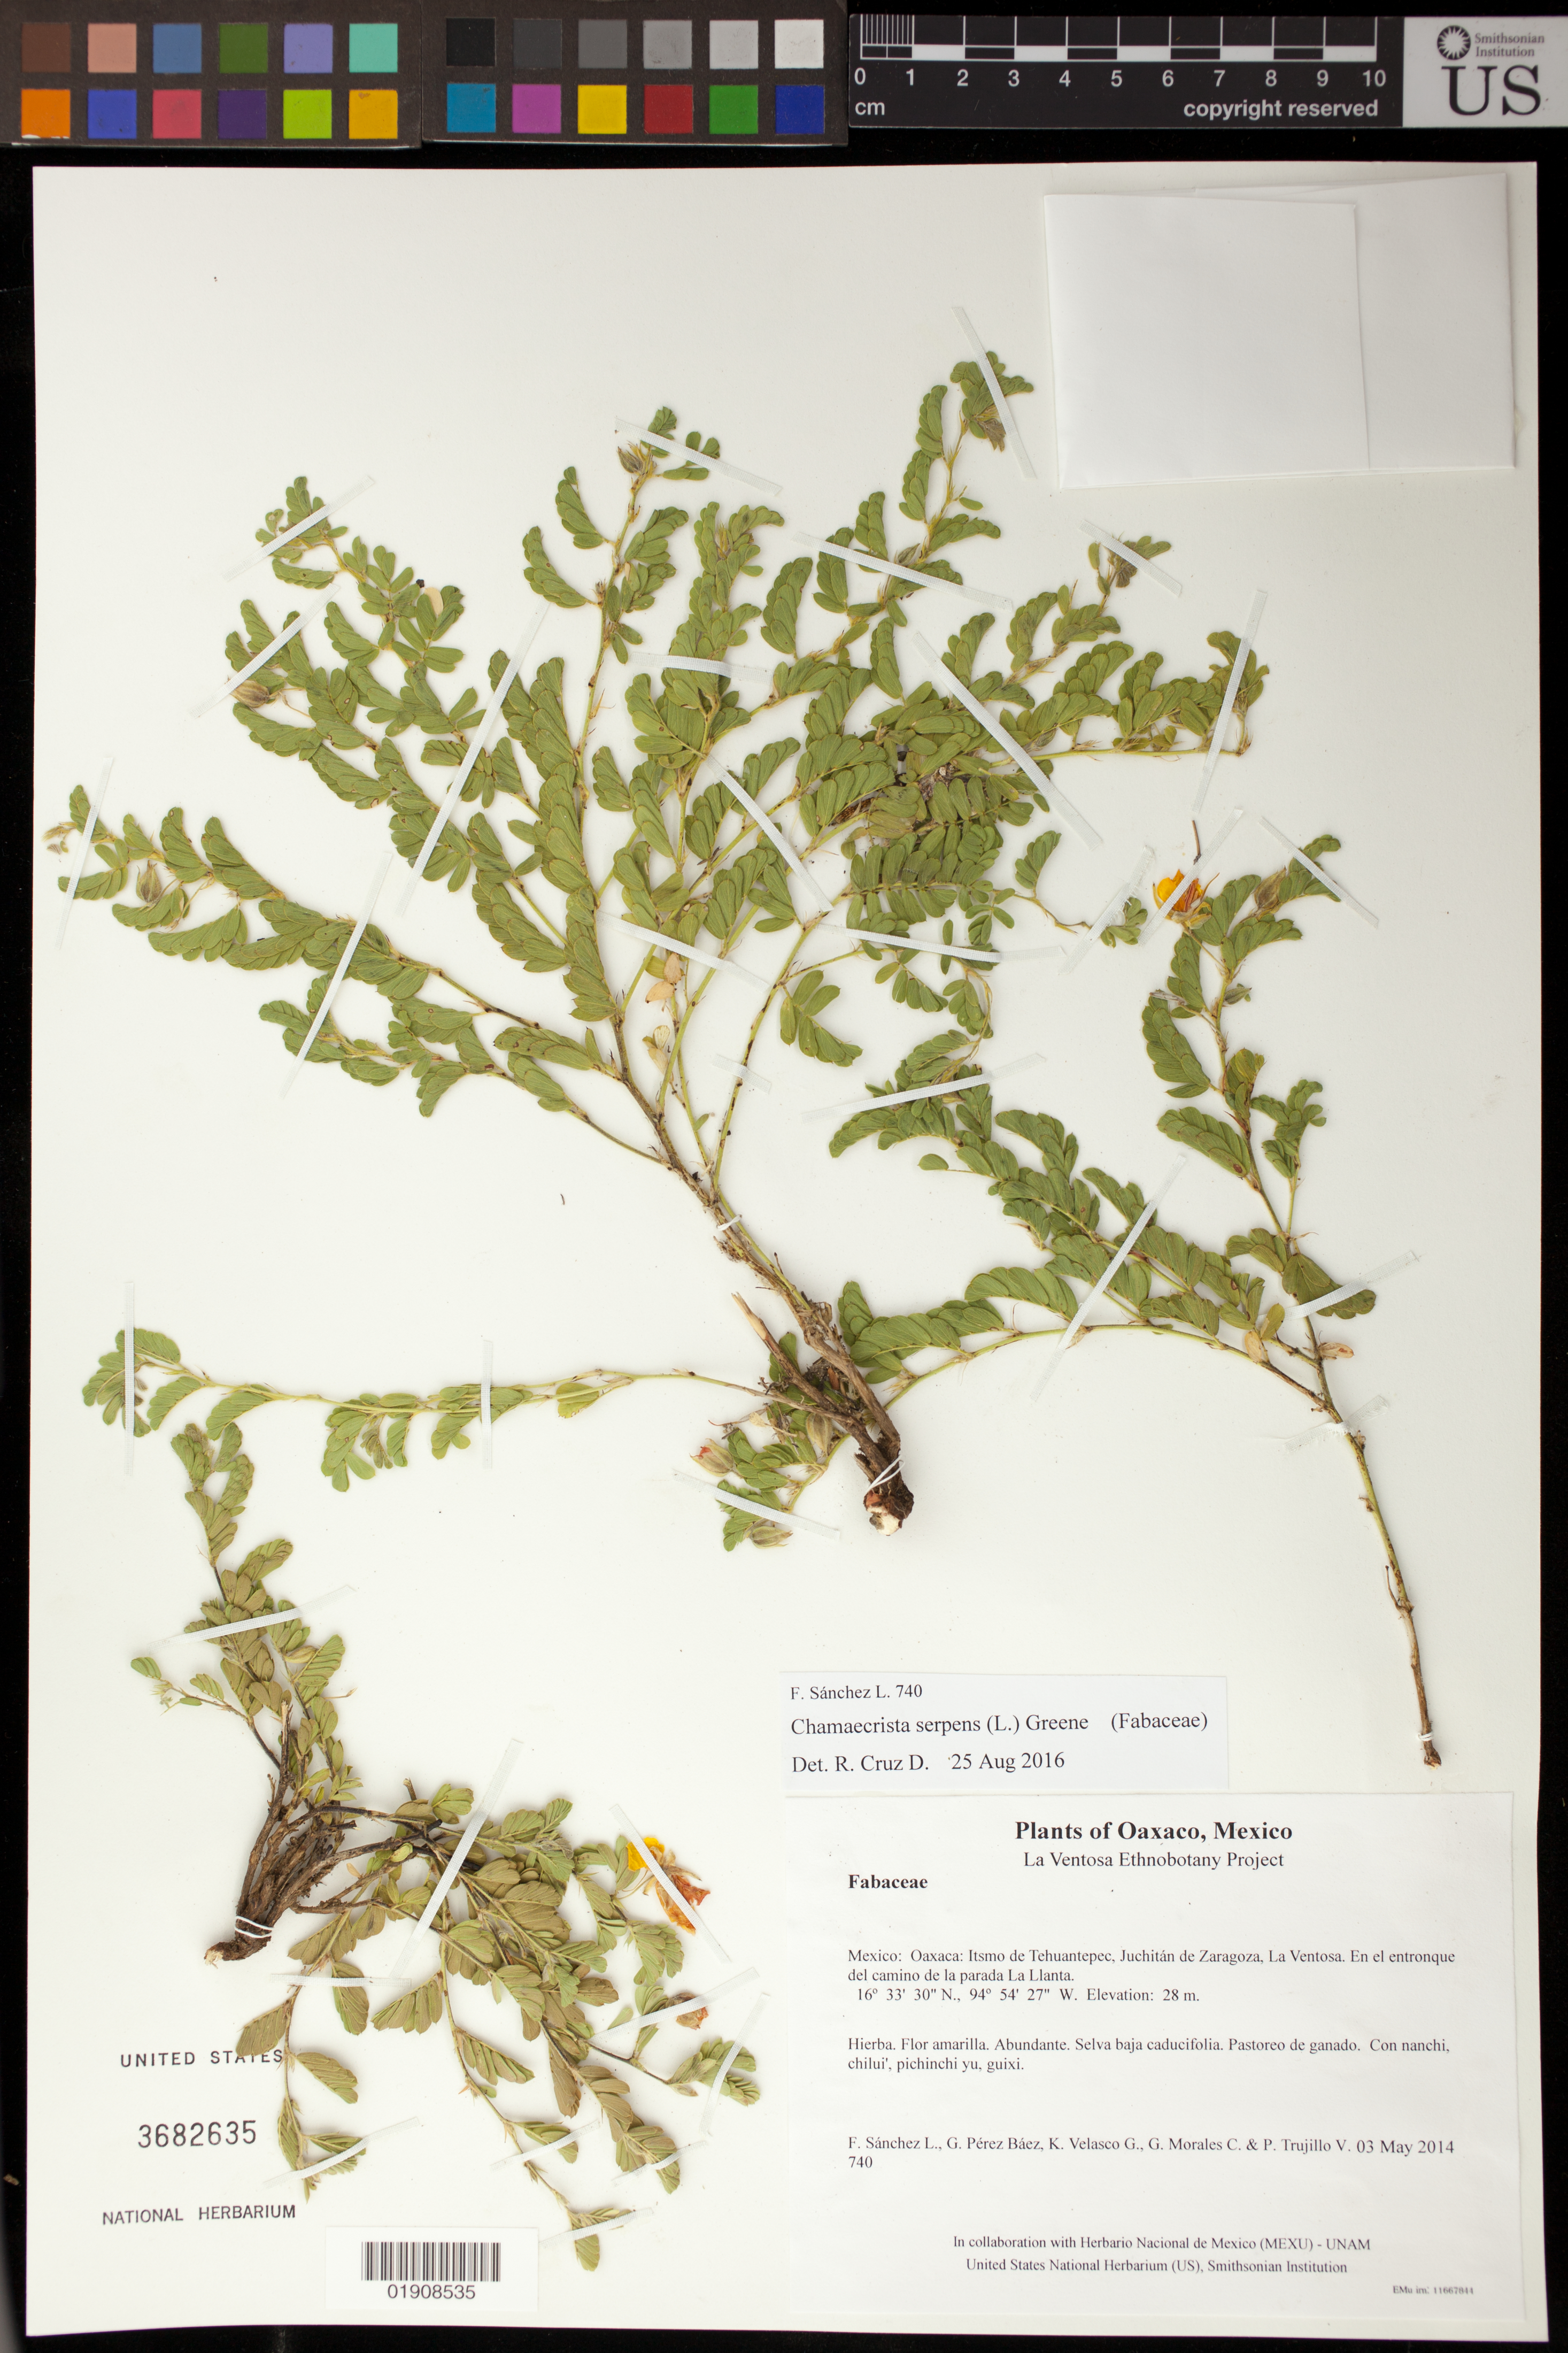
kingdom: Plantae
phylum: Tracheophyta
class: Magnoliopsida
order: Fabales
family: Fabaceae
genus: Chamaecrista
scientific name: Chamaecrista serpens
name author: (L.) Greene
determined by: Cruz D., R.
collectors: F. Sánchez L., G. Pérez Báez, K. Velasco G., G. Morales C. & P. Trujillo V.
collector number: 740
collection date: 2014-05-03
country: Mexico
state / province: Oaxaca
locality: Itsmo de Tehuantepec, Juchitán de Zaragoza, La Ventosa. En el entronque del camino de la parada La Llanta.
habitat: Selva baja caducifolia. Pastoreo de ganado.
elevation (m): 28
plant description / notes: JEBOT, MEXU, SERO; Guixi bandaga. Guie' naguchi. Stale.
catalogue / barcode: US 3682635